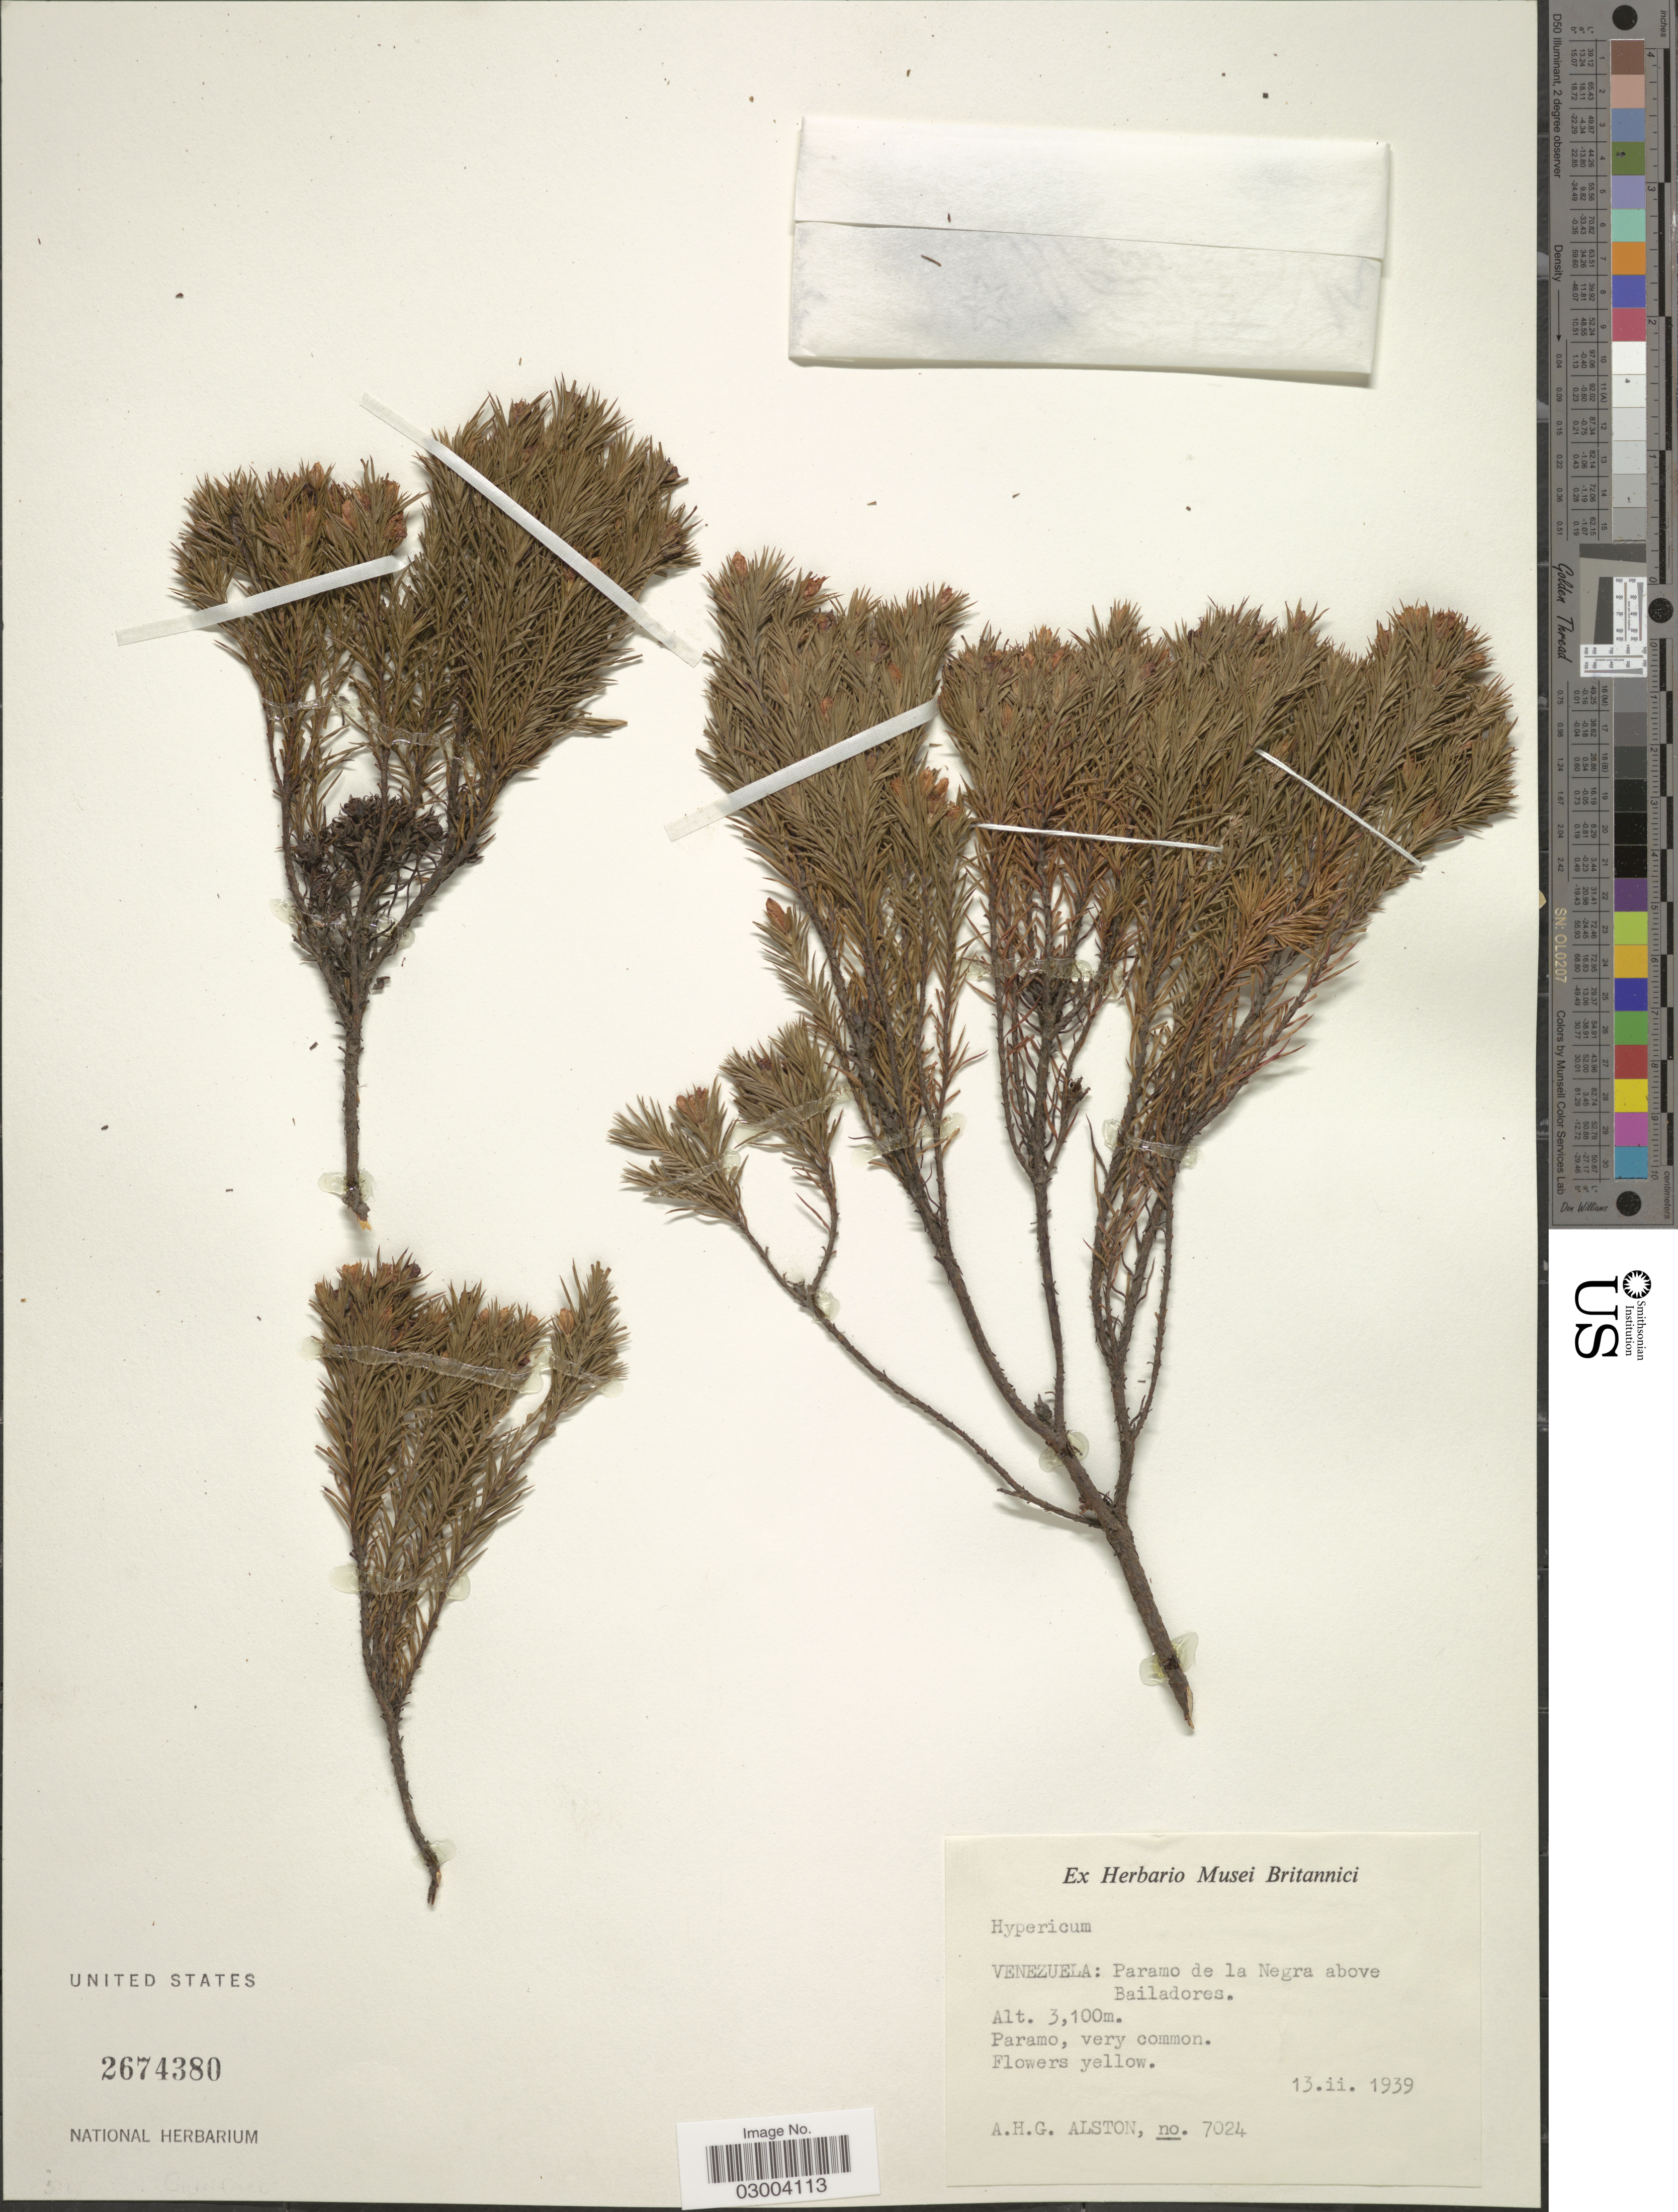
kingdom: Plantae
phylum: Tracheophyta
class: Magnoliopsida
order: Malpighiales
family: Hypericaceae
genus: Hypericum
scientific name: Hypericum pseudobrathys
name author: Turcz.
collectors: A. H. Alston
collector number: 7024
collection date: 1939-02-13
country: Venezuela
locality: Paramo de la Negra above Bailadores.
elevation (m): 3100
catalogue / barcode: US 2674380